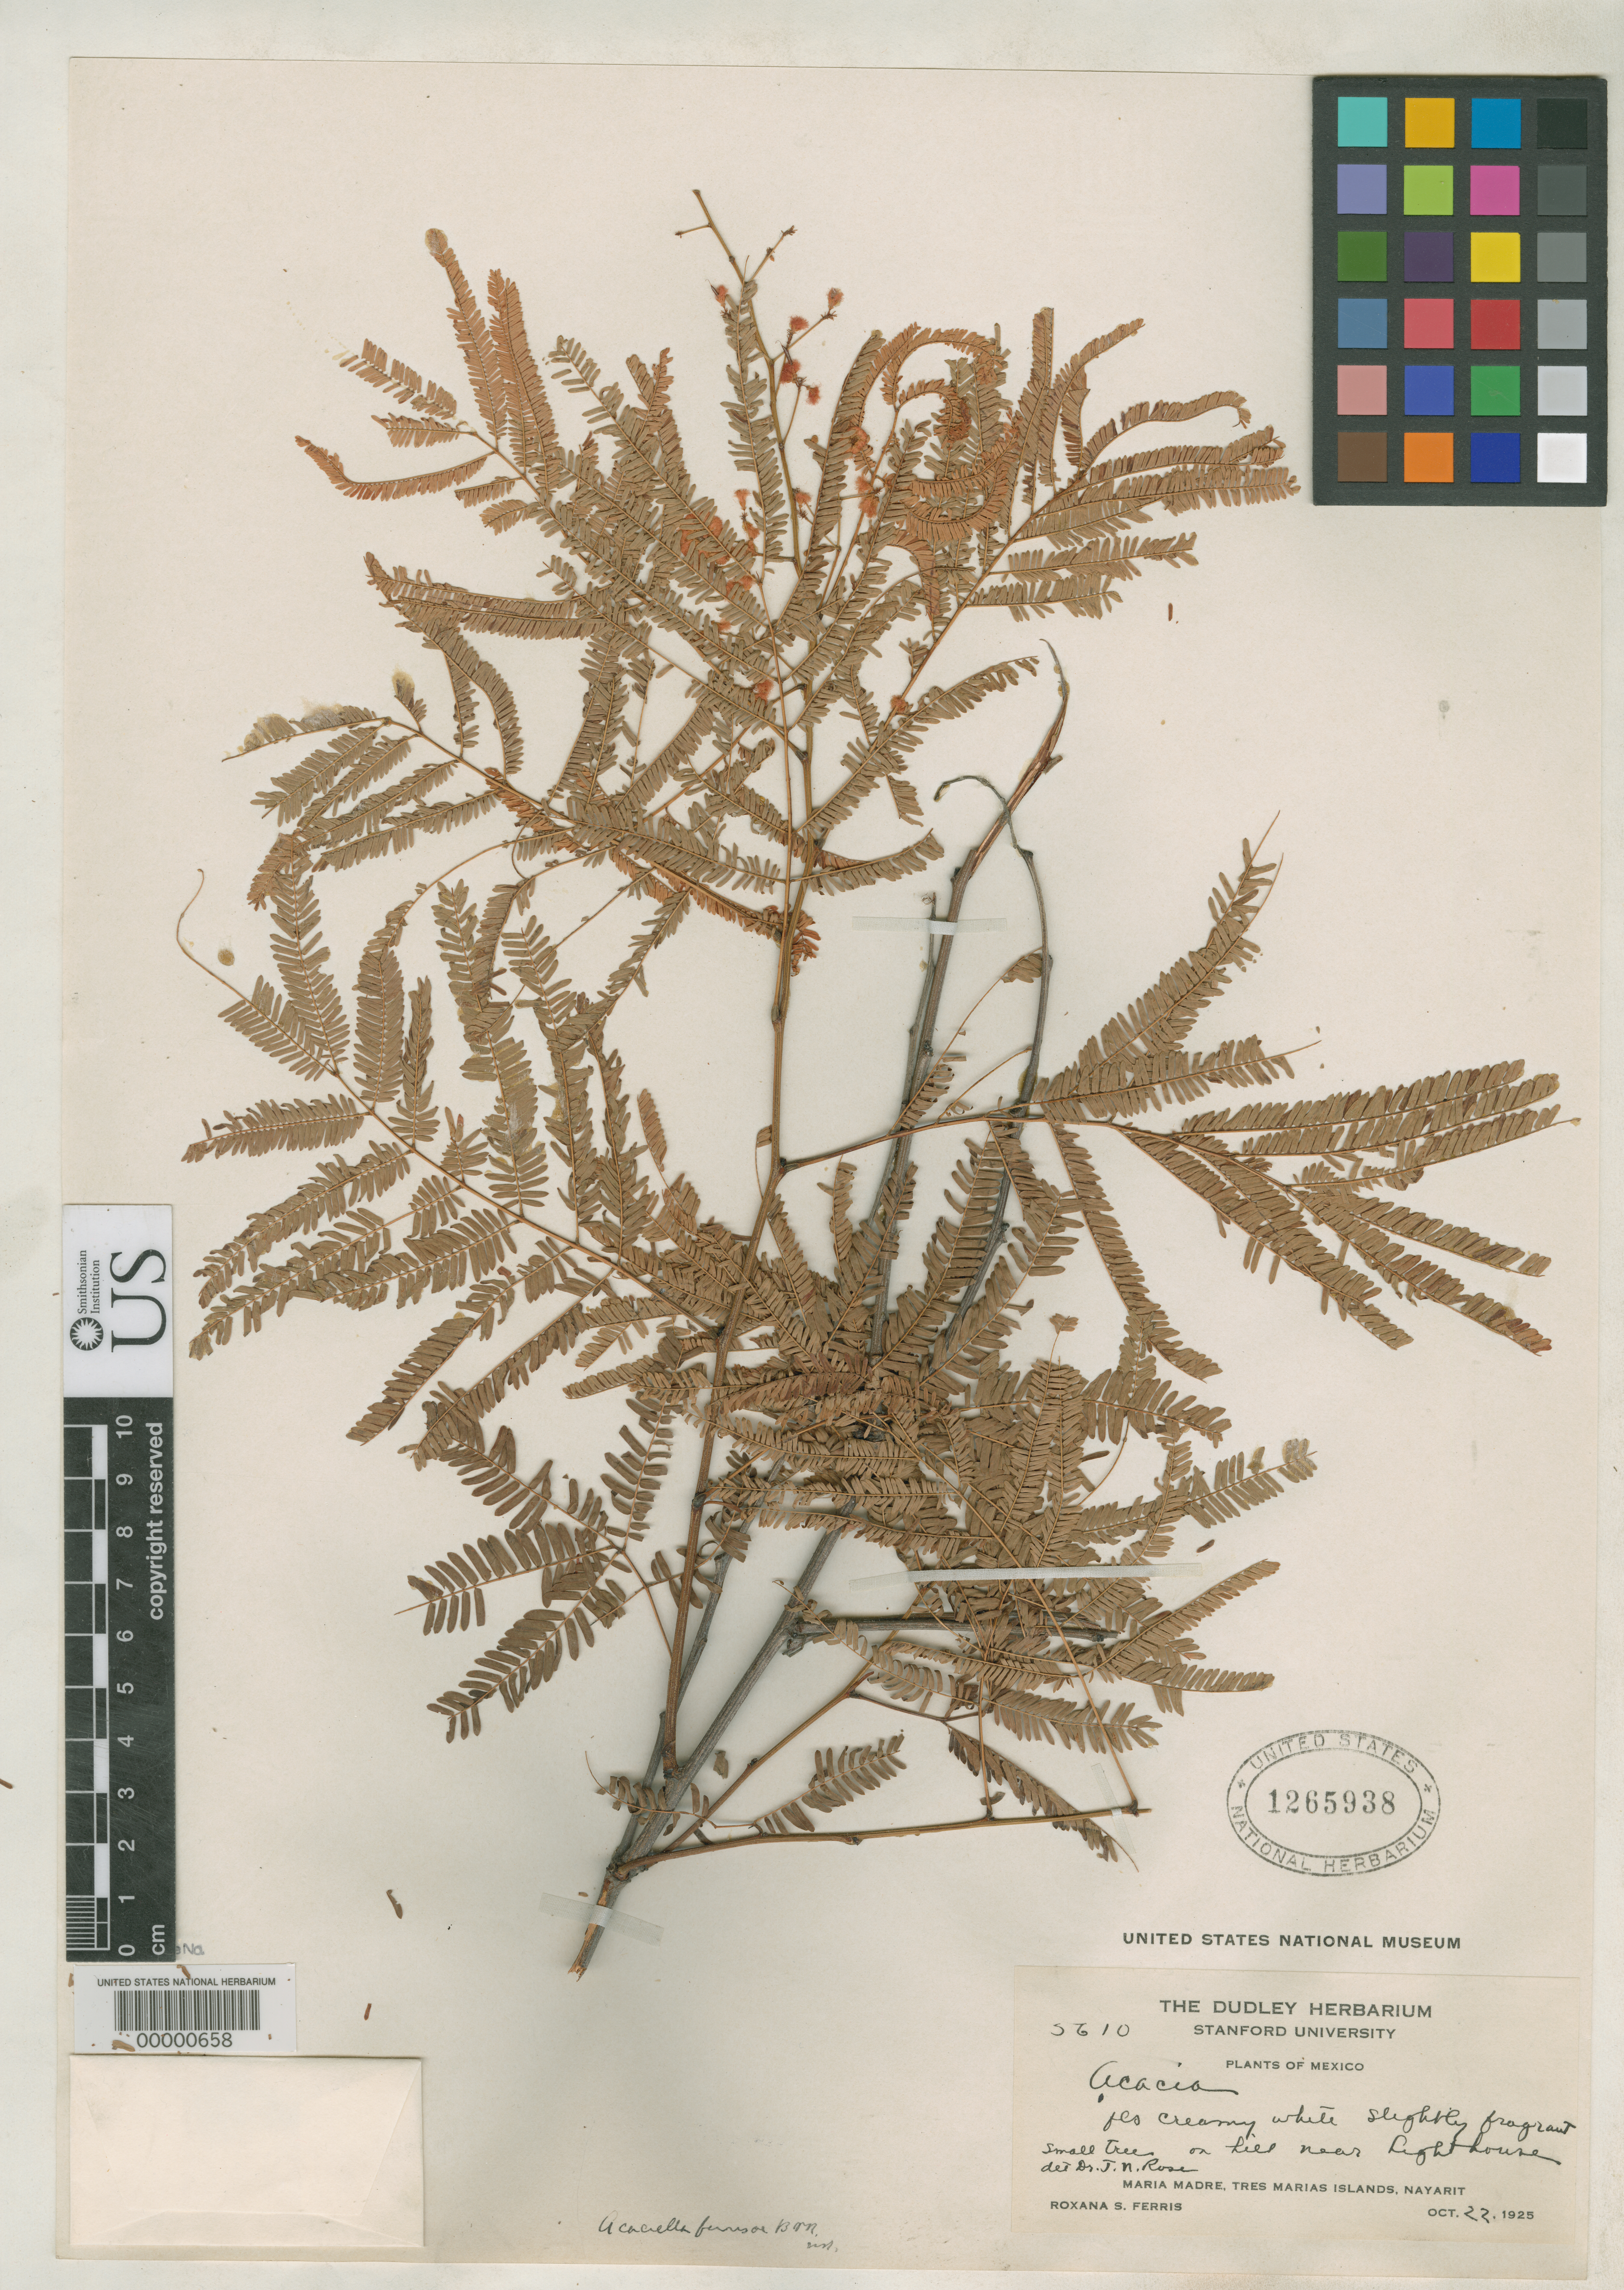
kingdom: Plantae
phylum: Tracheophyta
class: Magnoliopsida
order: Fabales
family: Fabaceae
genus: Acaciella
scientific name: Acaciella ferrisiae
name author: Britton & Rose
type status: Holotype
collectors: R. S. Ferris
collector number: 5610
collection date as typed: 22 Oct 1925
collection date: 1925-10-22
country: Mexico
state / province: Nayarit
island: Maria Madre Island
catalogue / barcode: US 1265938